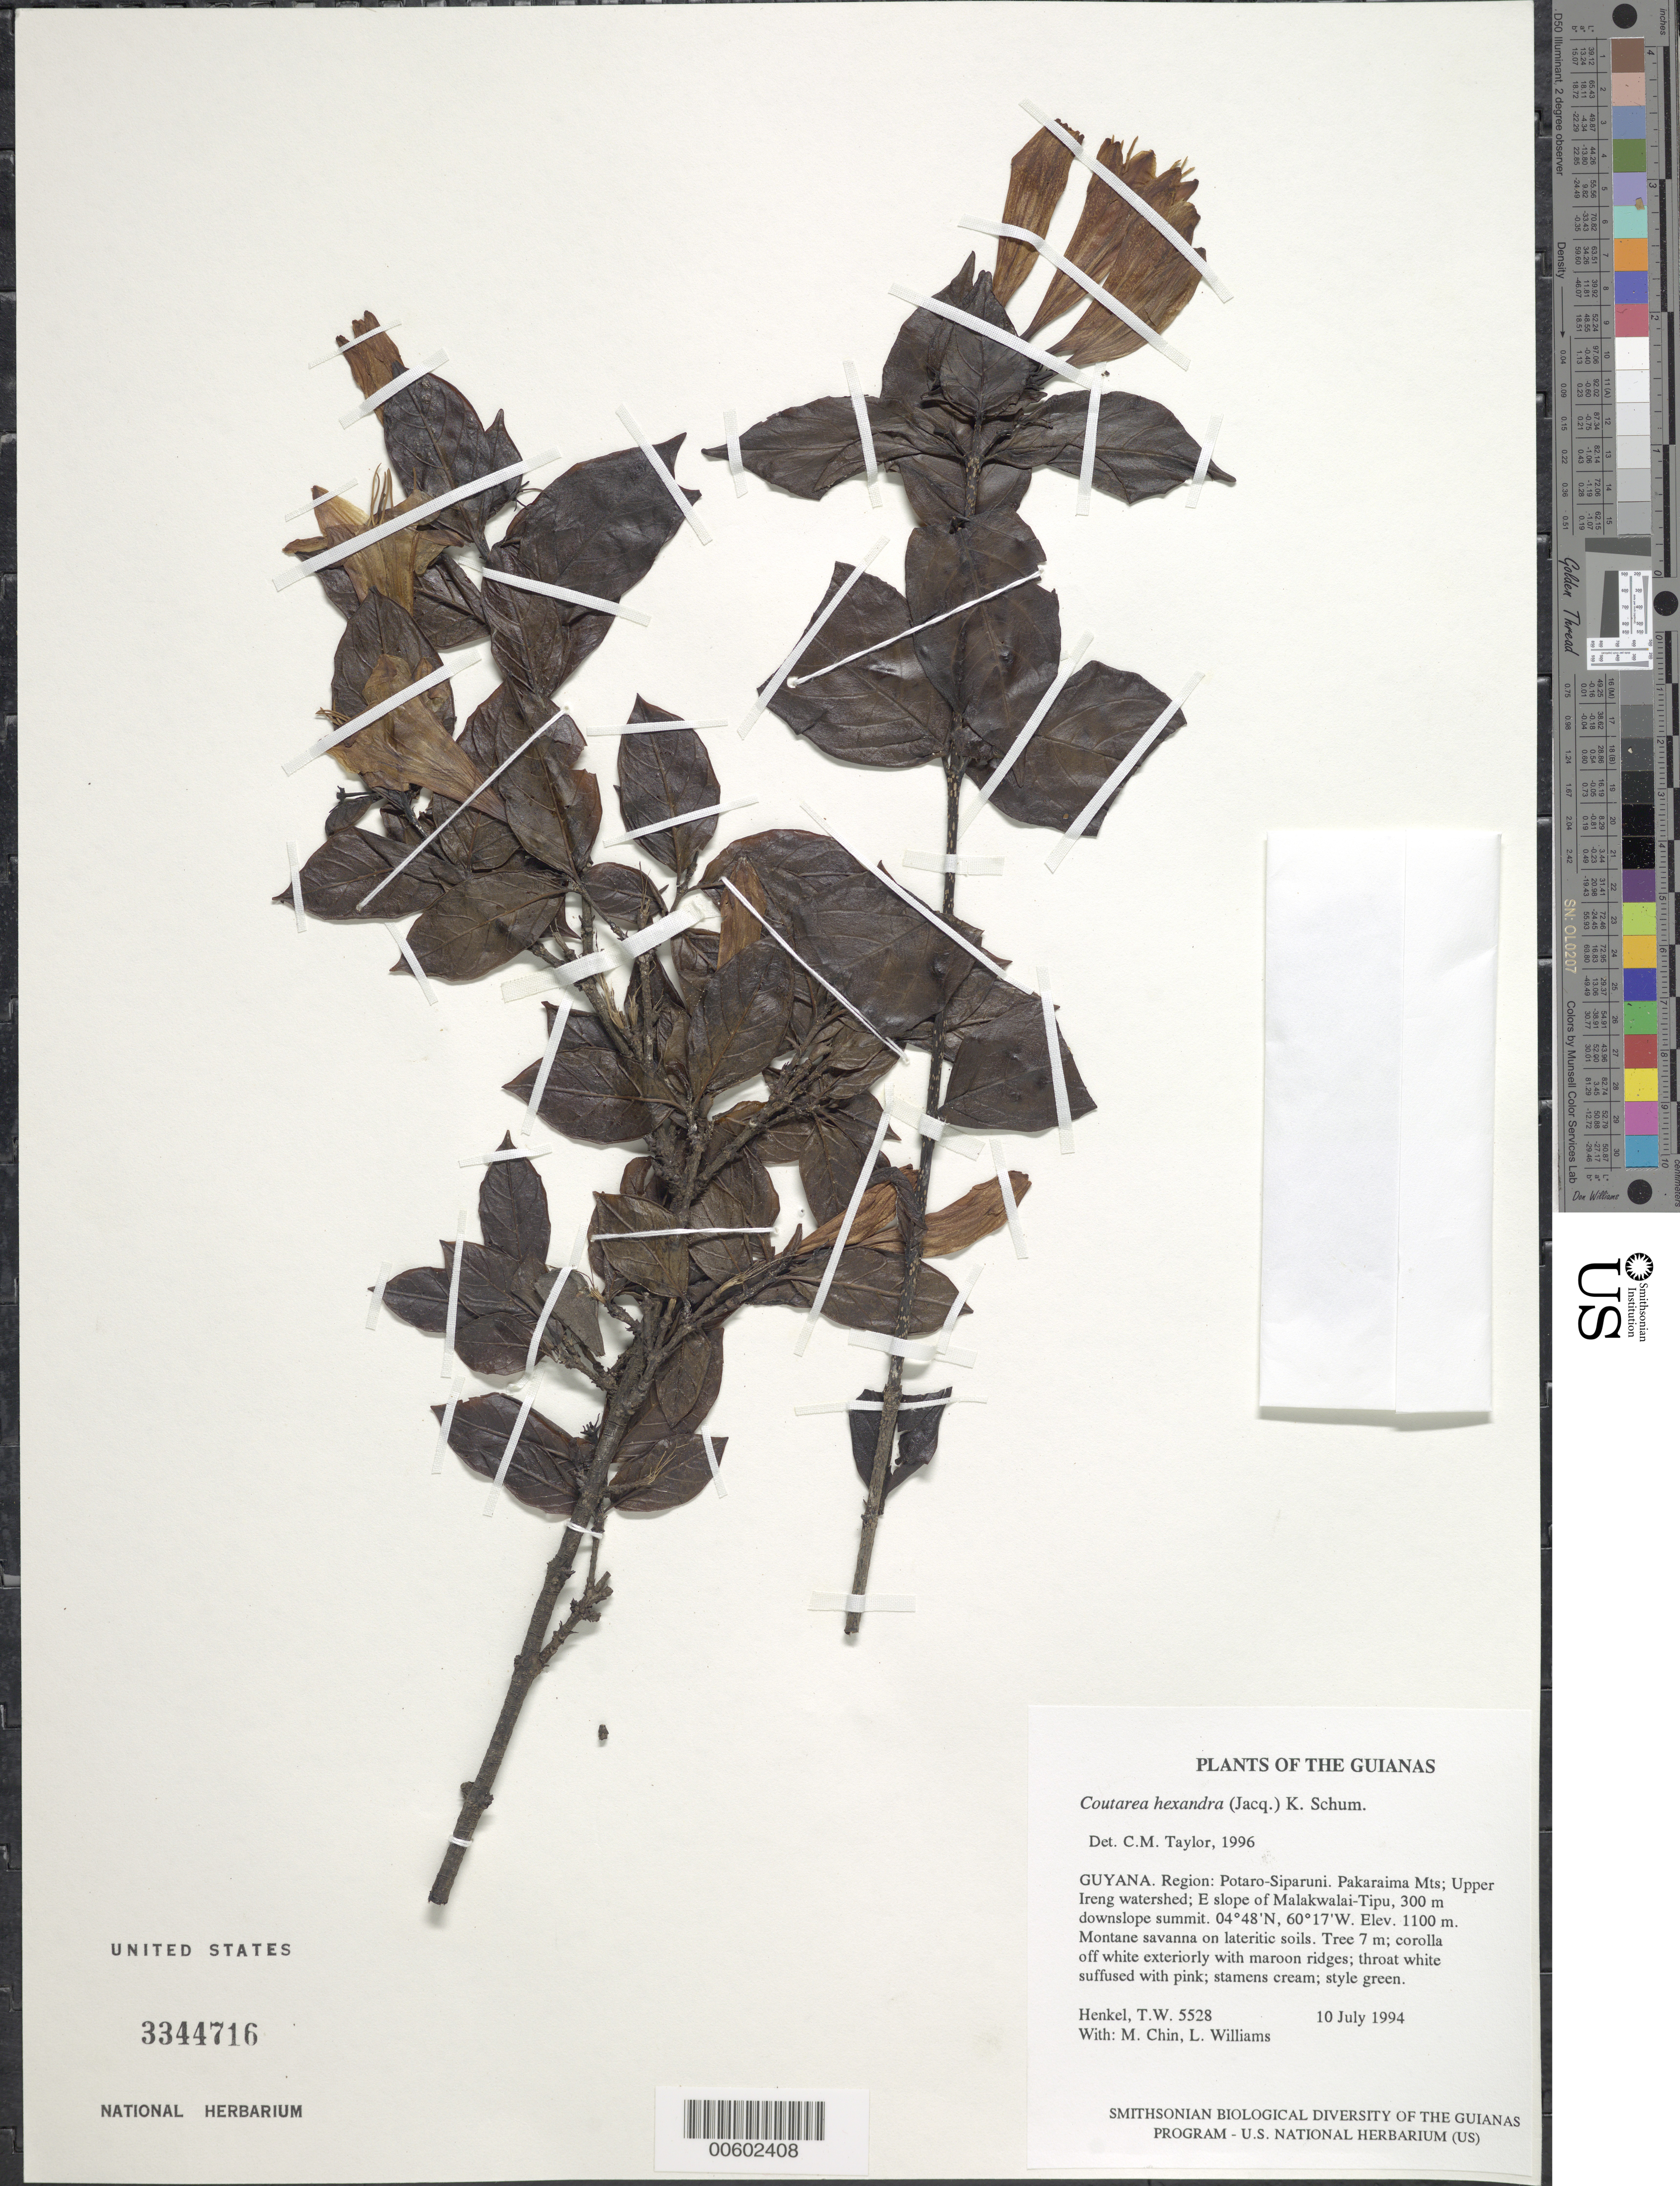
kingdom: Plantae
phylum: Tracheophyta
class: Magnoliopsida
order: Gentianales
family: Rubiaceae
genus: Coutarea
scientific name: Coutarea hexandra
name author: (Jacq.) K. Schum.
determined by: Taylor, Charlotte M.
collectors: T. Henkel, M. Chin & L. Williams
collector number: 5528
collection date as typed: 10 July 1994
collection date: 1994-07-10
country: Guyana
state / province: Potaro-Siparuni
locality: Pakaraima Mts; Upper Ireng watershed; E slope of Malakwalai-Tipu, 300 m downslope summit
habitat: Montane savanna on lateritic soils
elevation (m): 1100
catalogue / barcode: US 3344716